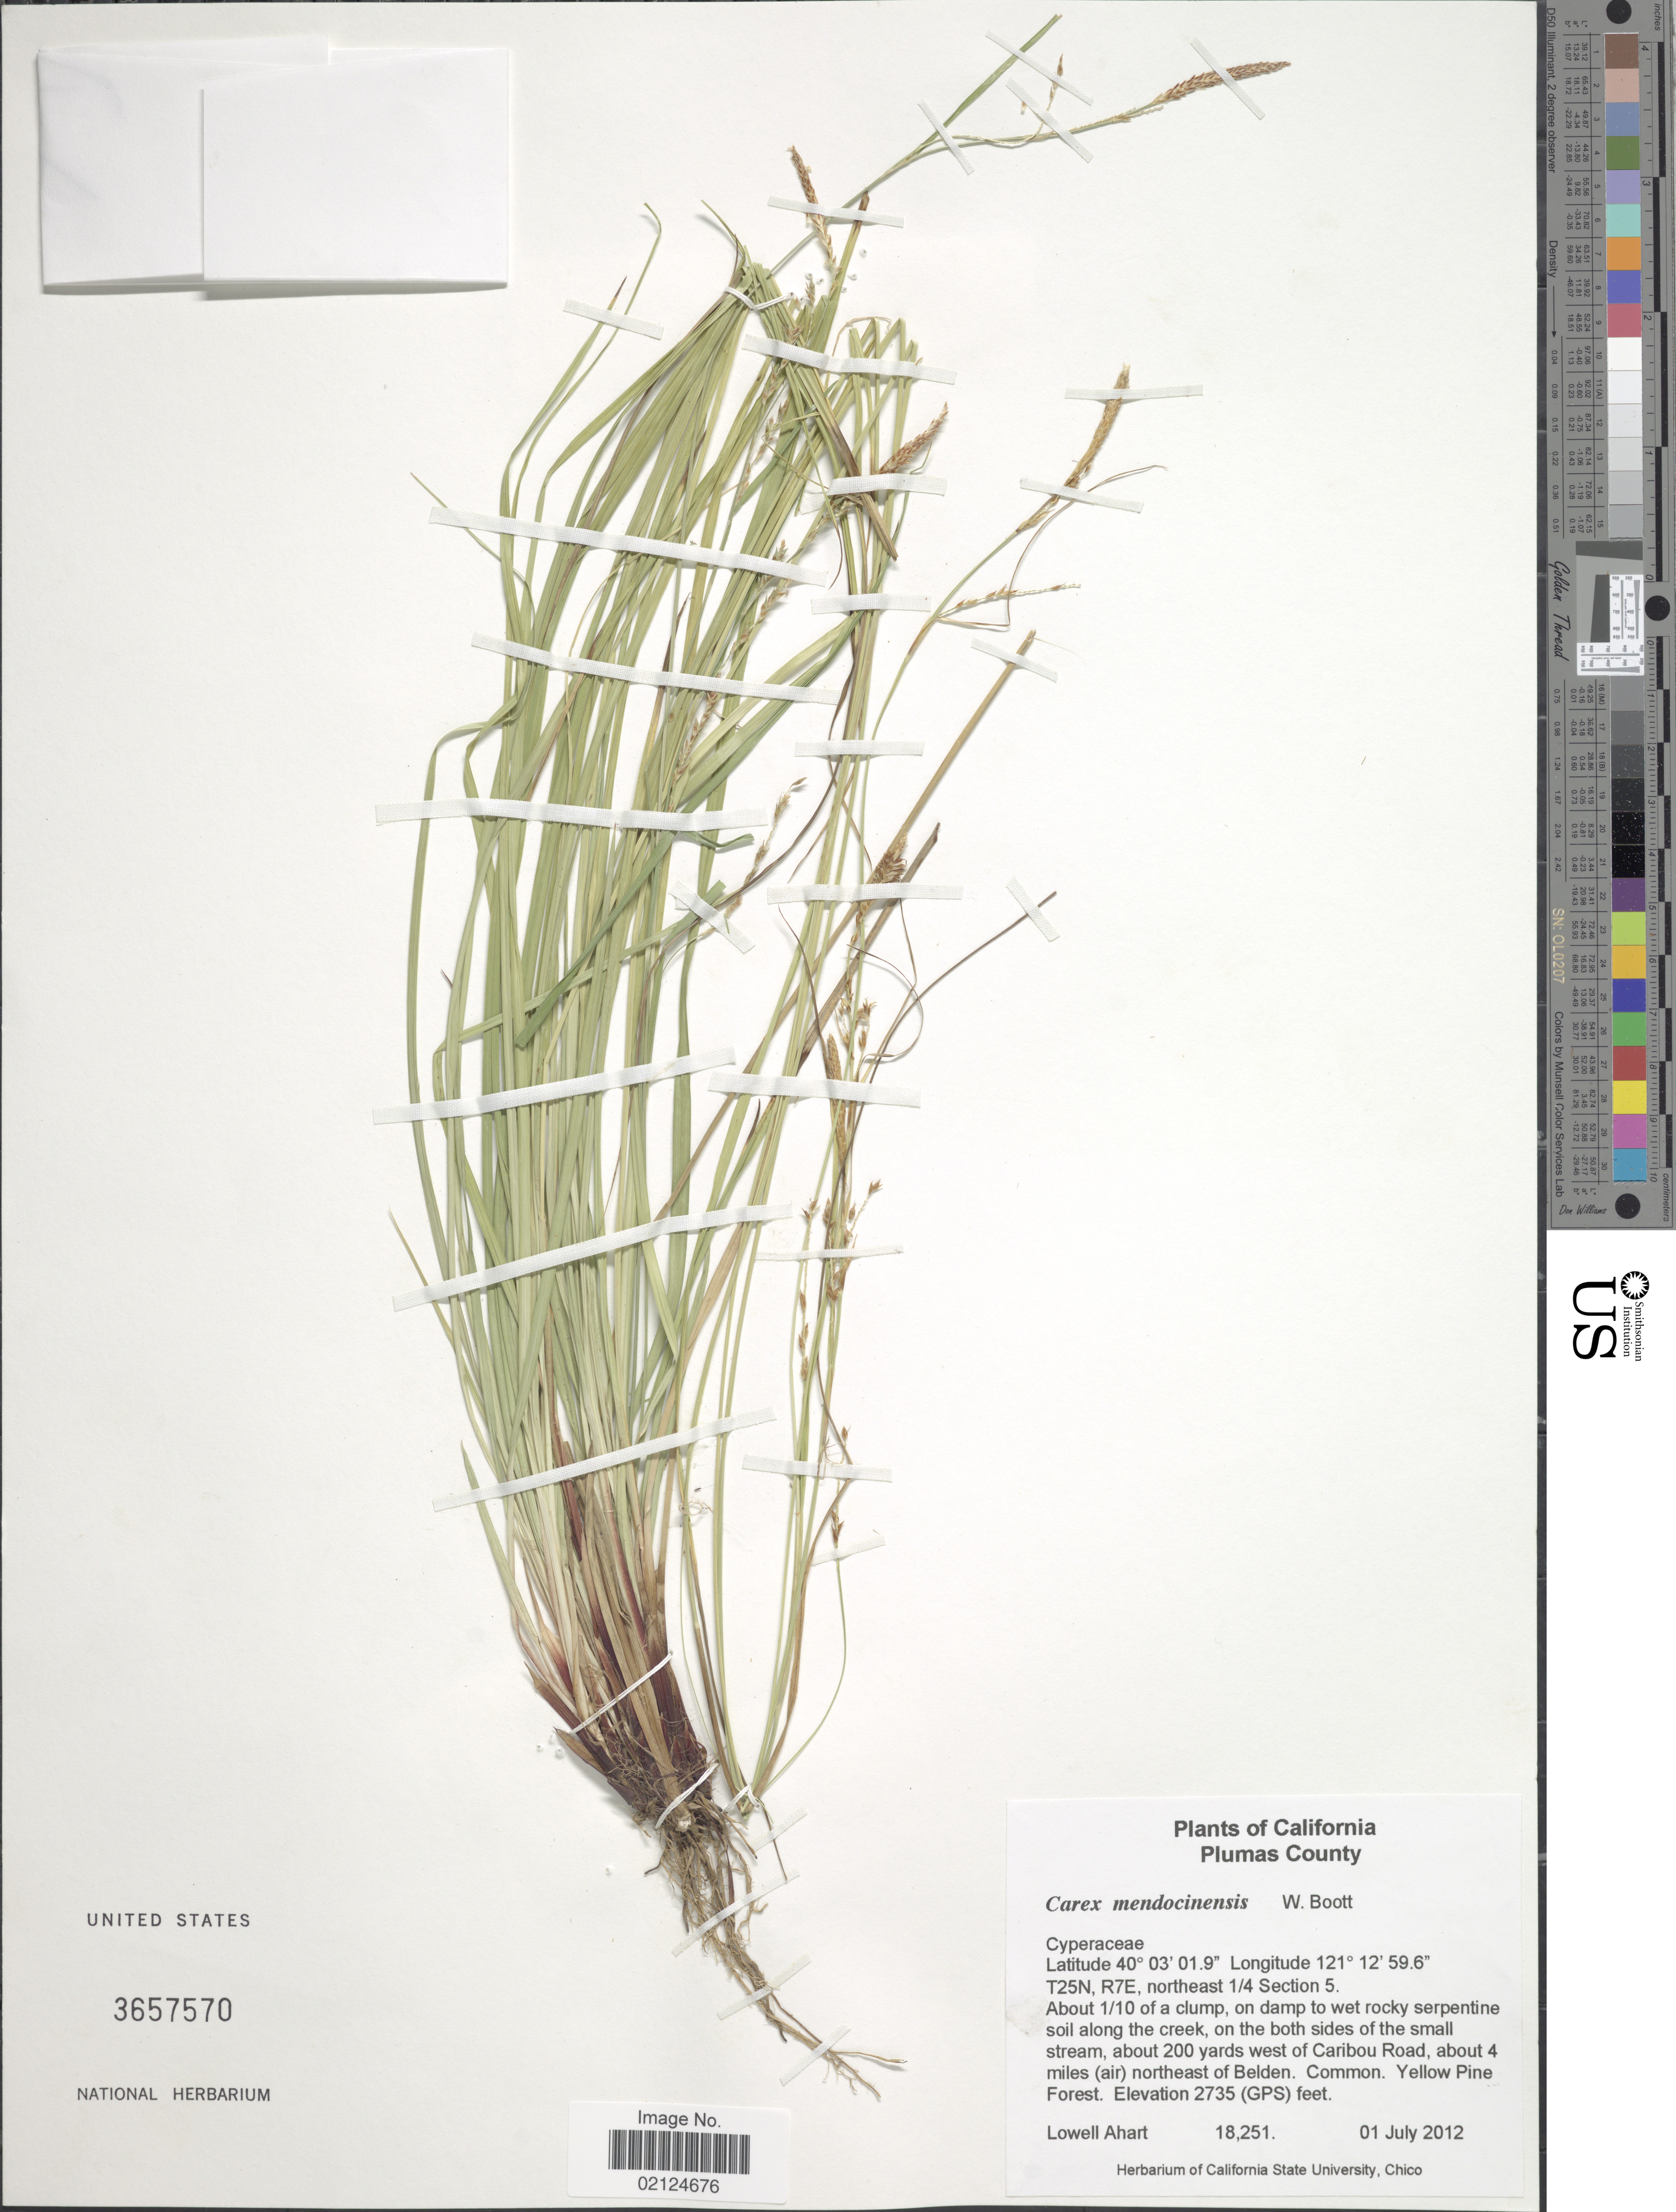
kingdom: Plantae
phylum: Tracheophyta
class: Liliopsida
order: Poales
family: Cyperaceae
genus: Carex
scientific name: Carex mendocinensis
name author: Olney ex Boott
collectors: L. Ahart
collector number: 18251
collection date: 2012-07-01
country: United States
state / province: California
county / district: Plumas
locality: Plumas County, About 1/10 of a clump, soil along the creek, on both sides of small stream, about 200 yards west of Caribou Road, about 4 miles (air) northeast of Belden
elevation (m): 834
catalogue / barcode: US 3657570